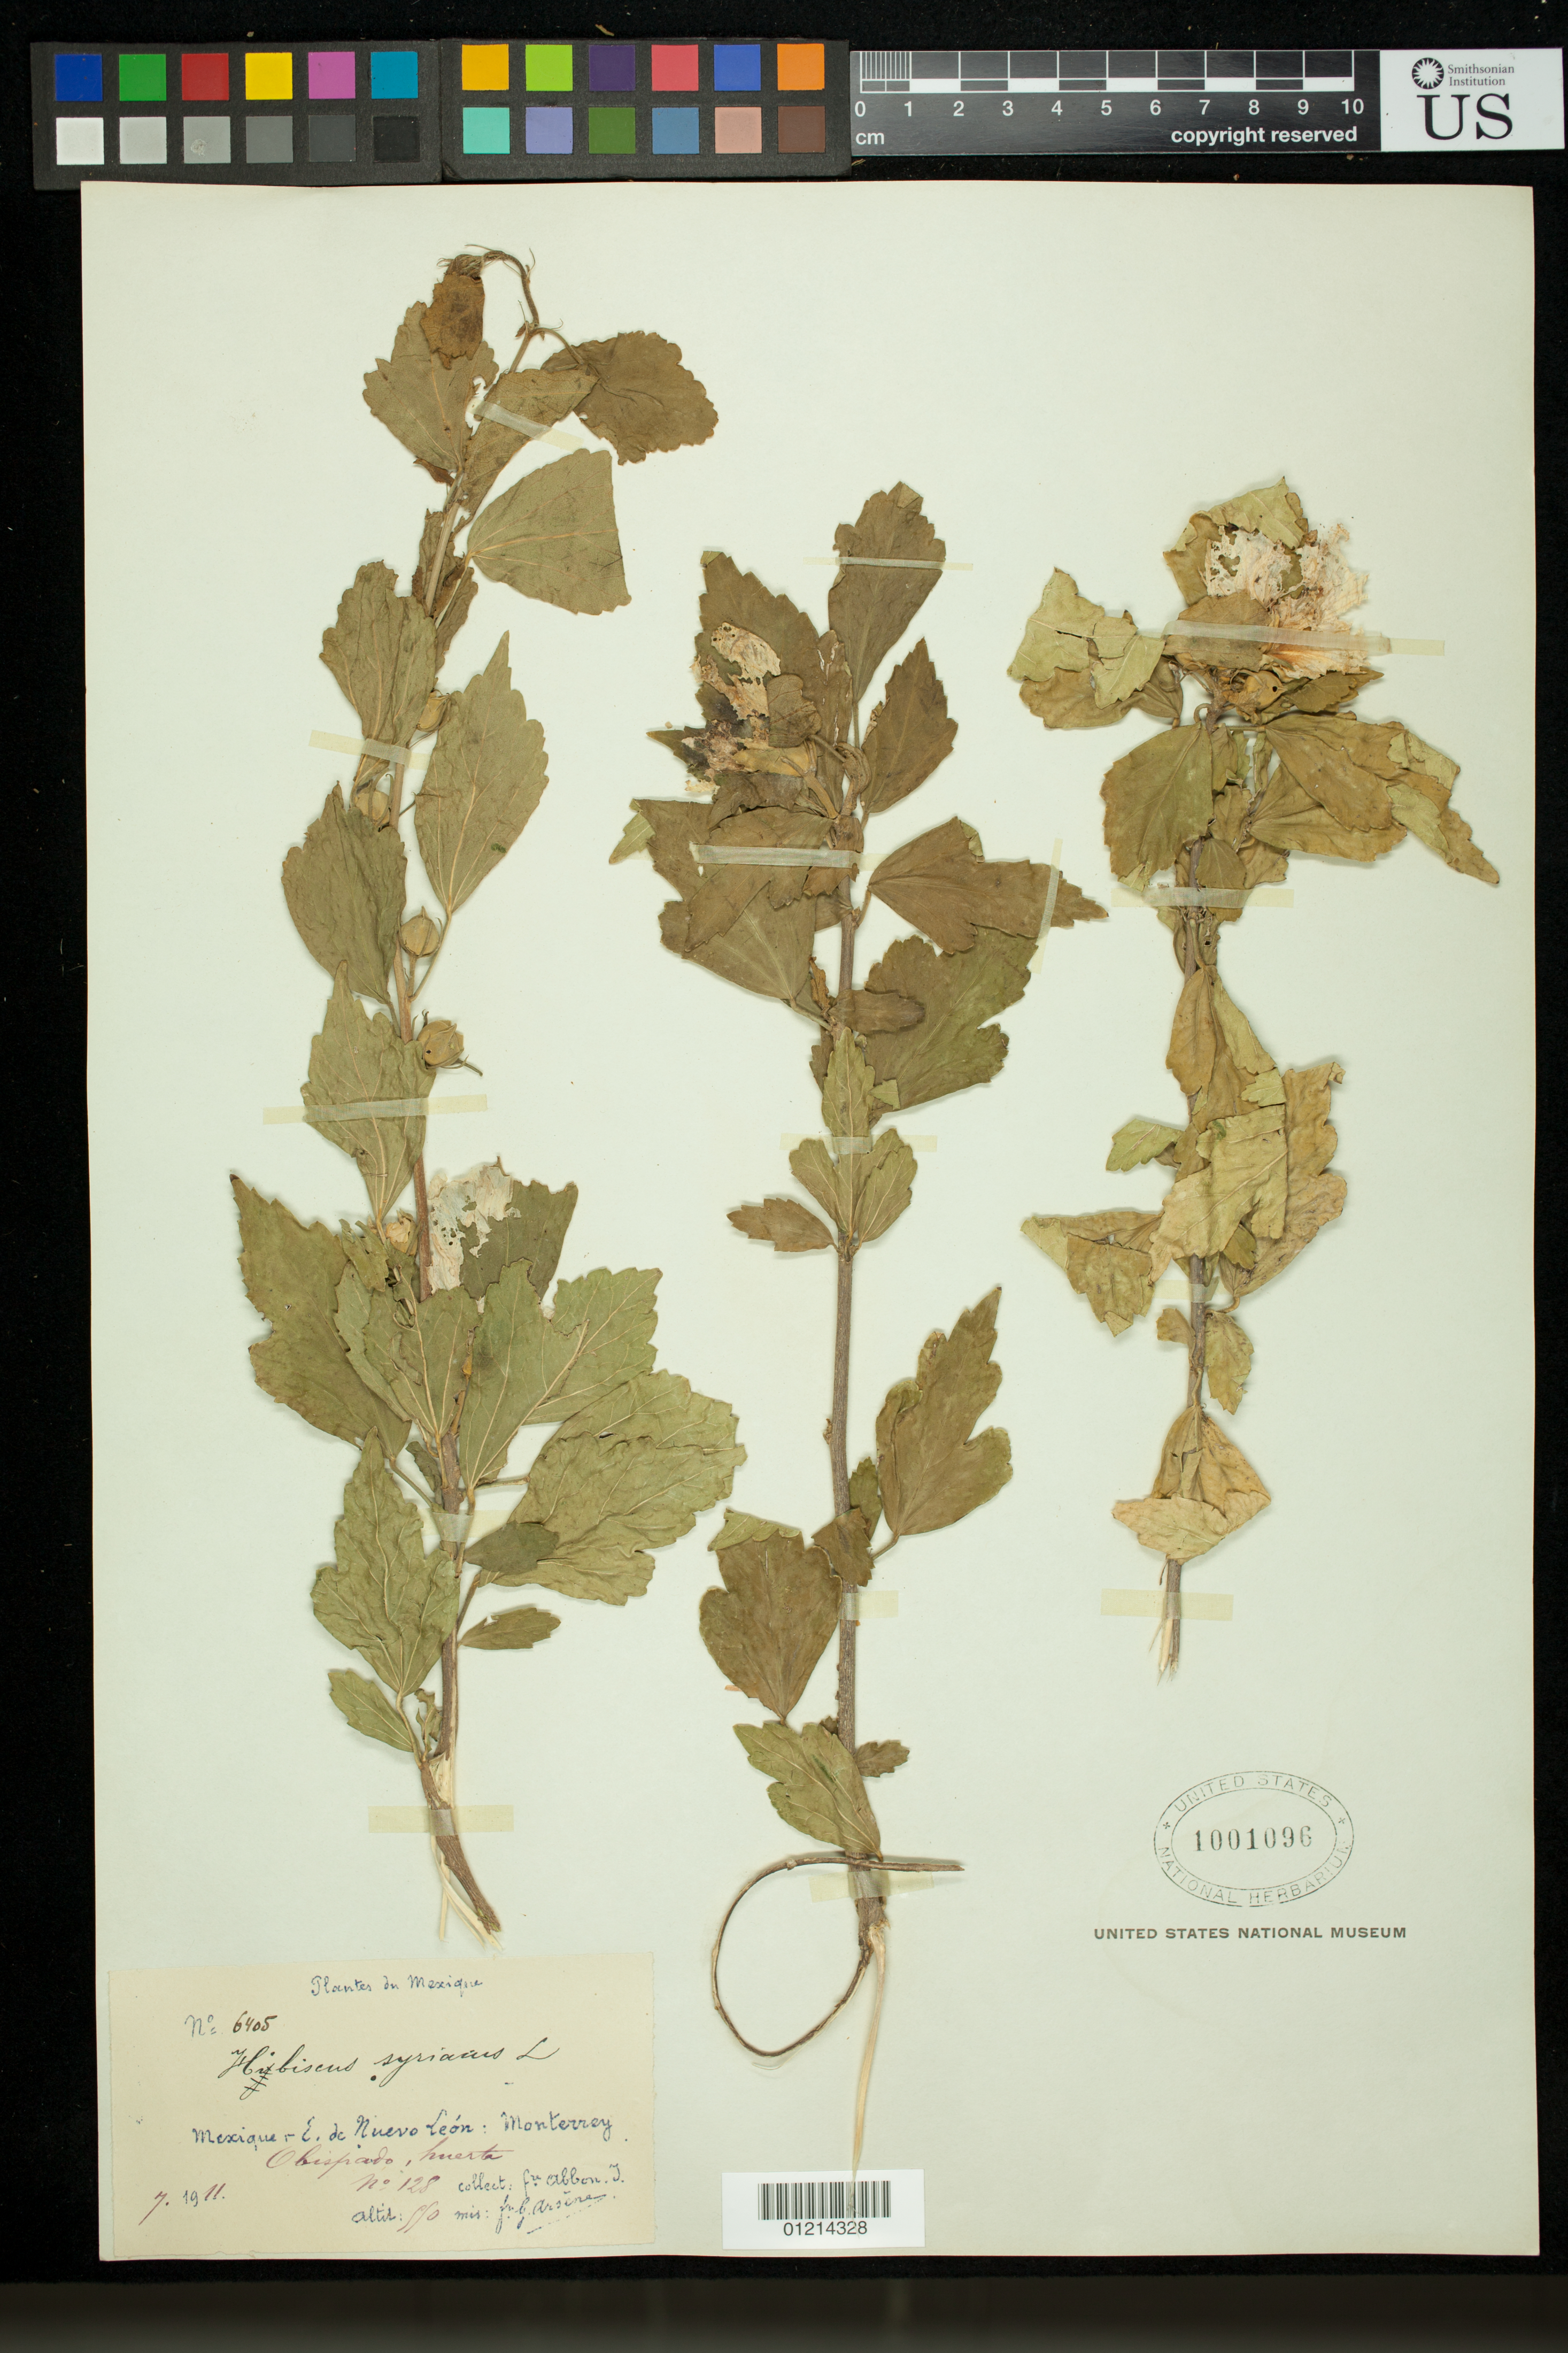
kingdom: Plantae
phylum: Tracheophyta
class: Magnoliopsida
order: Malvales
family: Malvaceae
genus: Hibiscus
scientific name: Hibiscus sabdariffa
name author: L.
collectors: Bro. Abbon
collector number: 128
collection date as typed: Jul 1911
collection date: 1911-07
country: Mexico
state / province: Nuevo León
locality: E. de Nuevo León, Monterrey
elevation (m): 770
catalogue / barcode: US 1001096